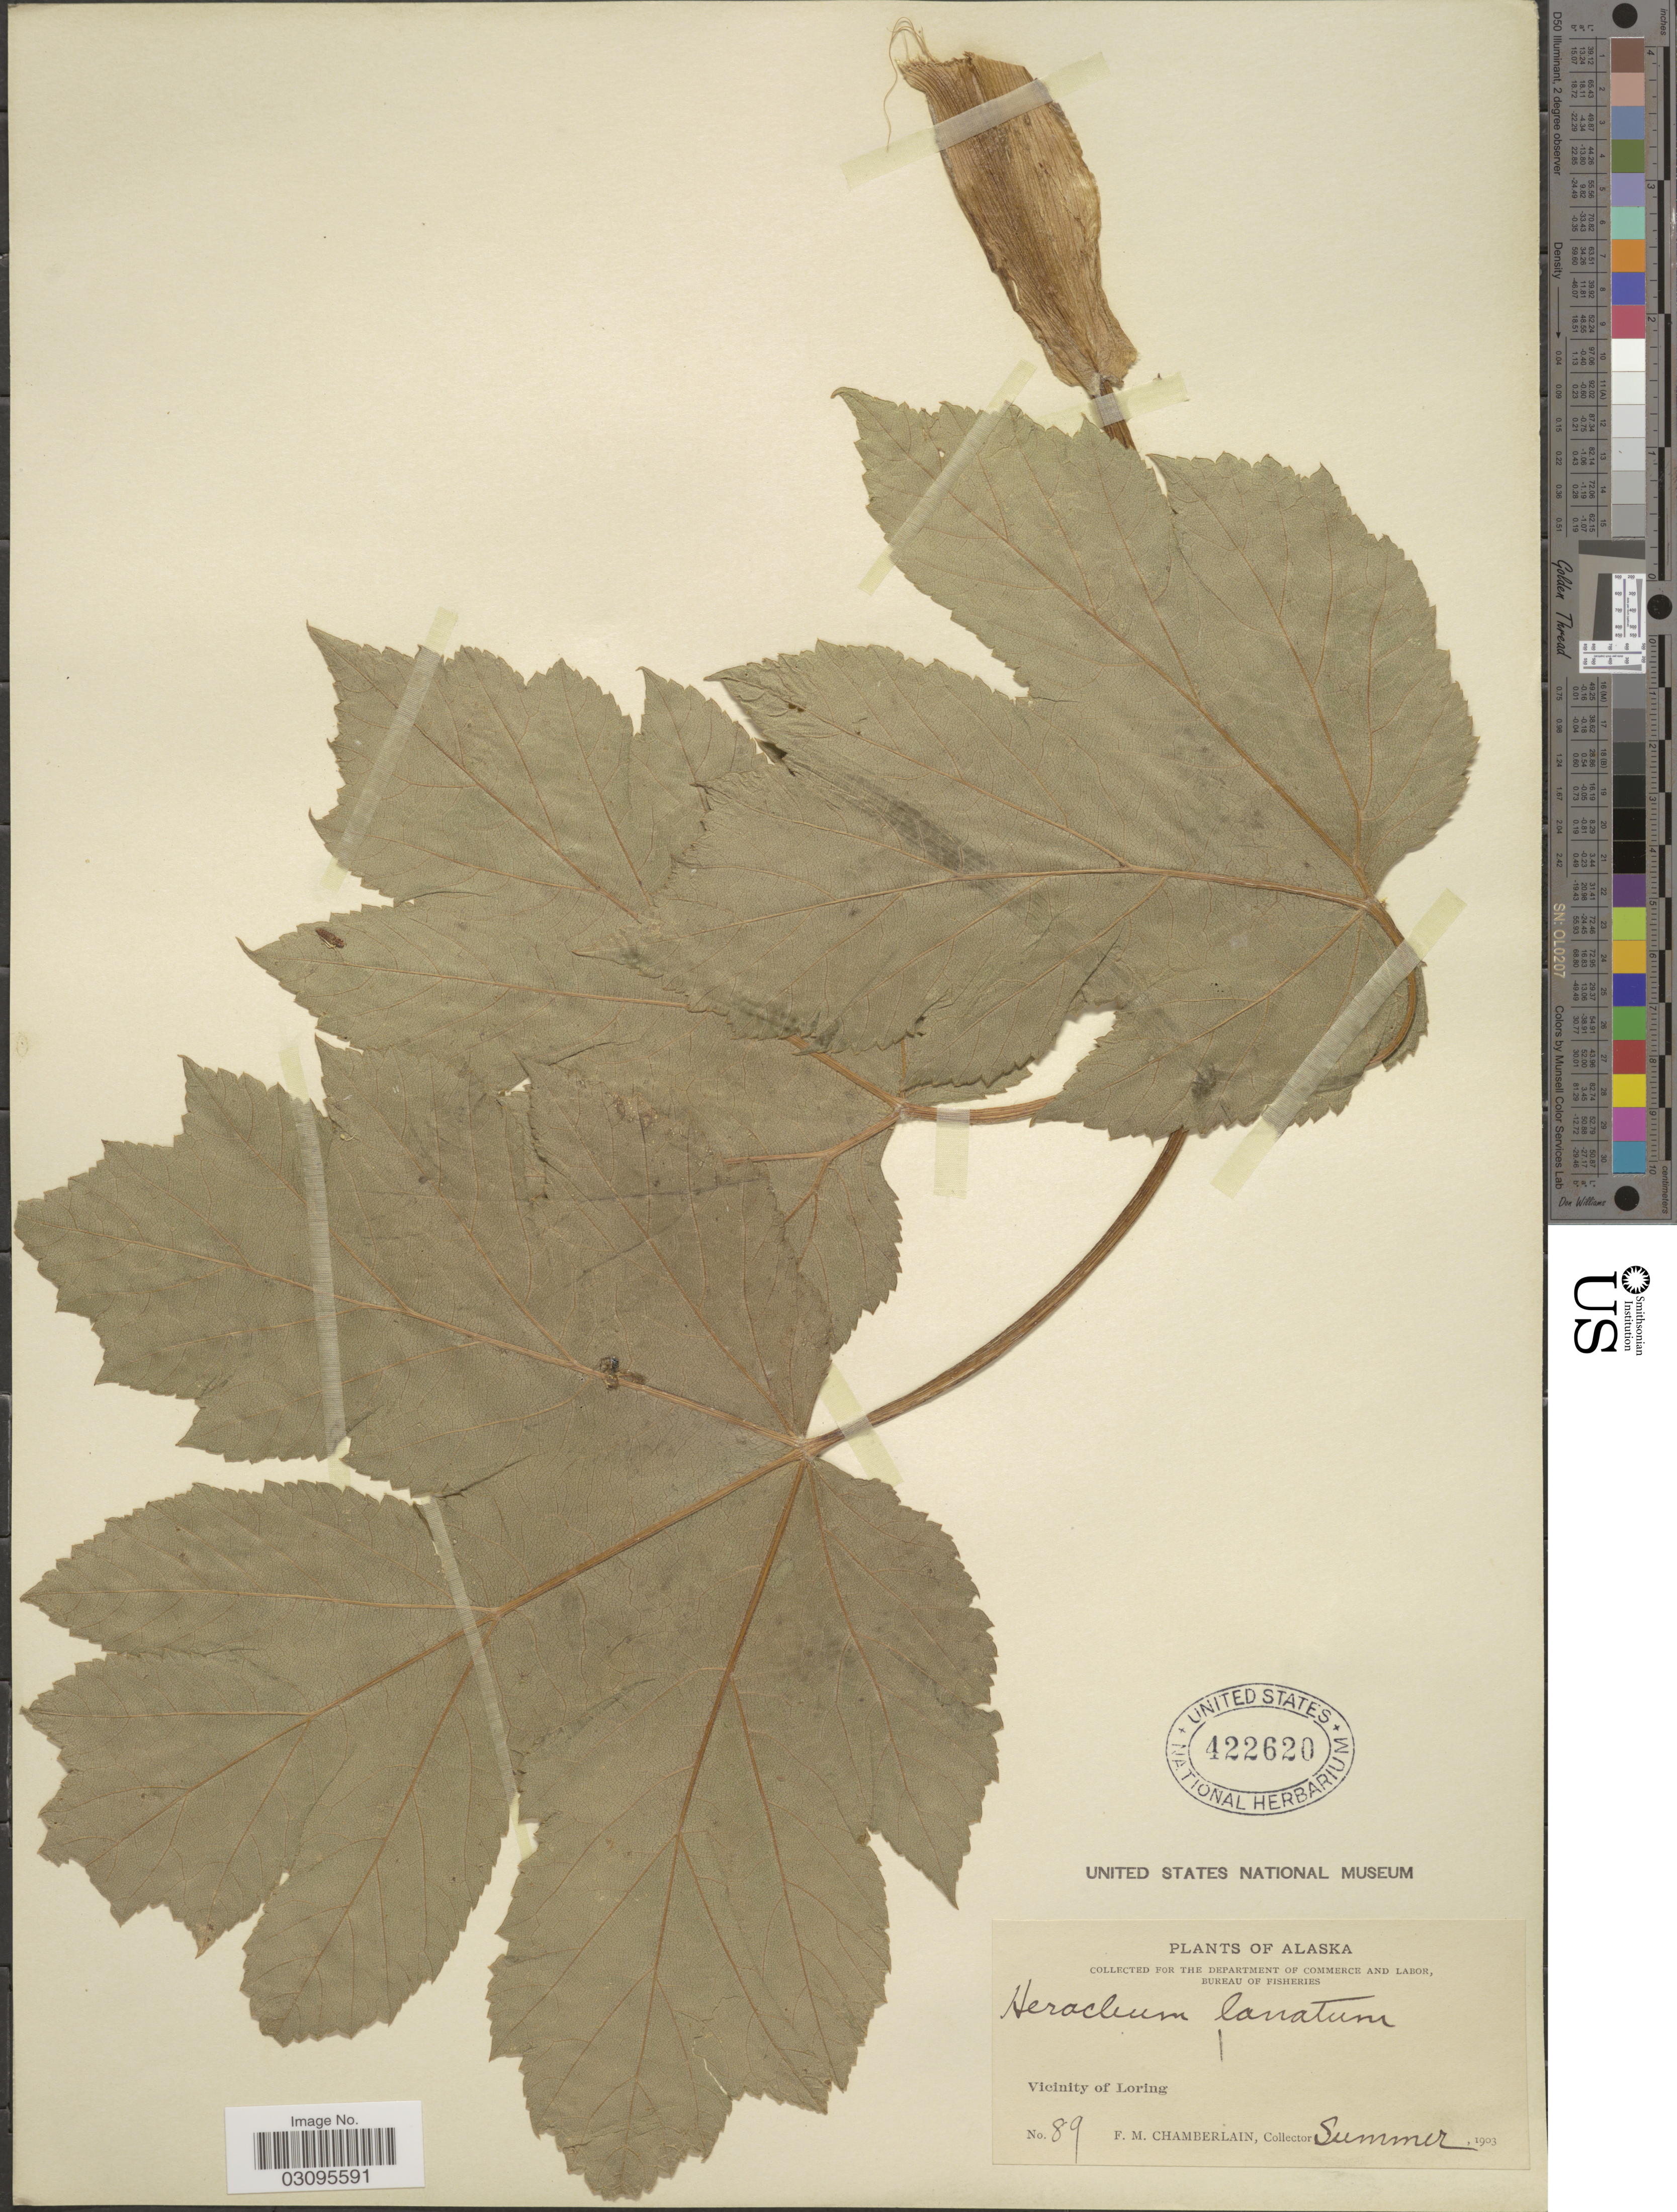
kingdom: Plantae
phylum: Tracheophyta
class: Magnoliopsida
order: Apiales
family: Apiaceae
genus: Heracleum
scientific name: Heracleum lanatum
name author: Michx.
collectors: F. Chamberlain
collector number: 89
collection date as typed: Summer 1903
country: United States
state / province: Alaska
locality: Vicinity of Loring.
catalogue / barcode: US 422620